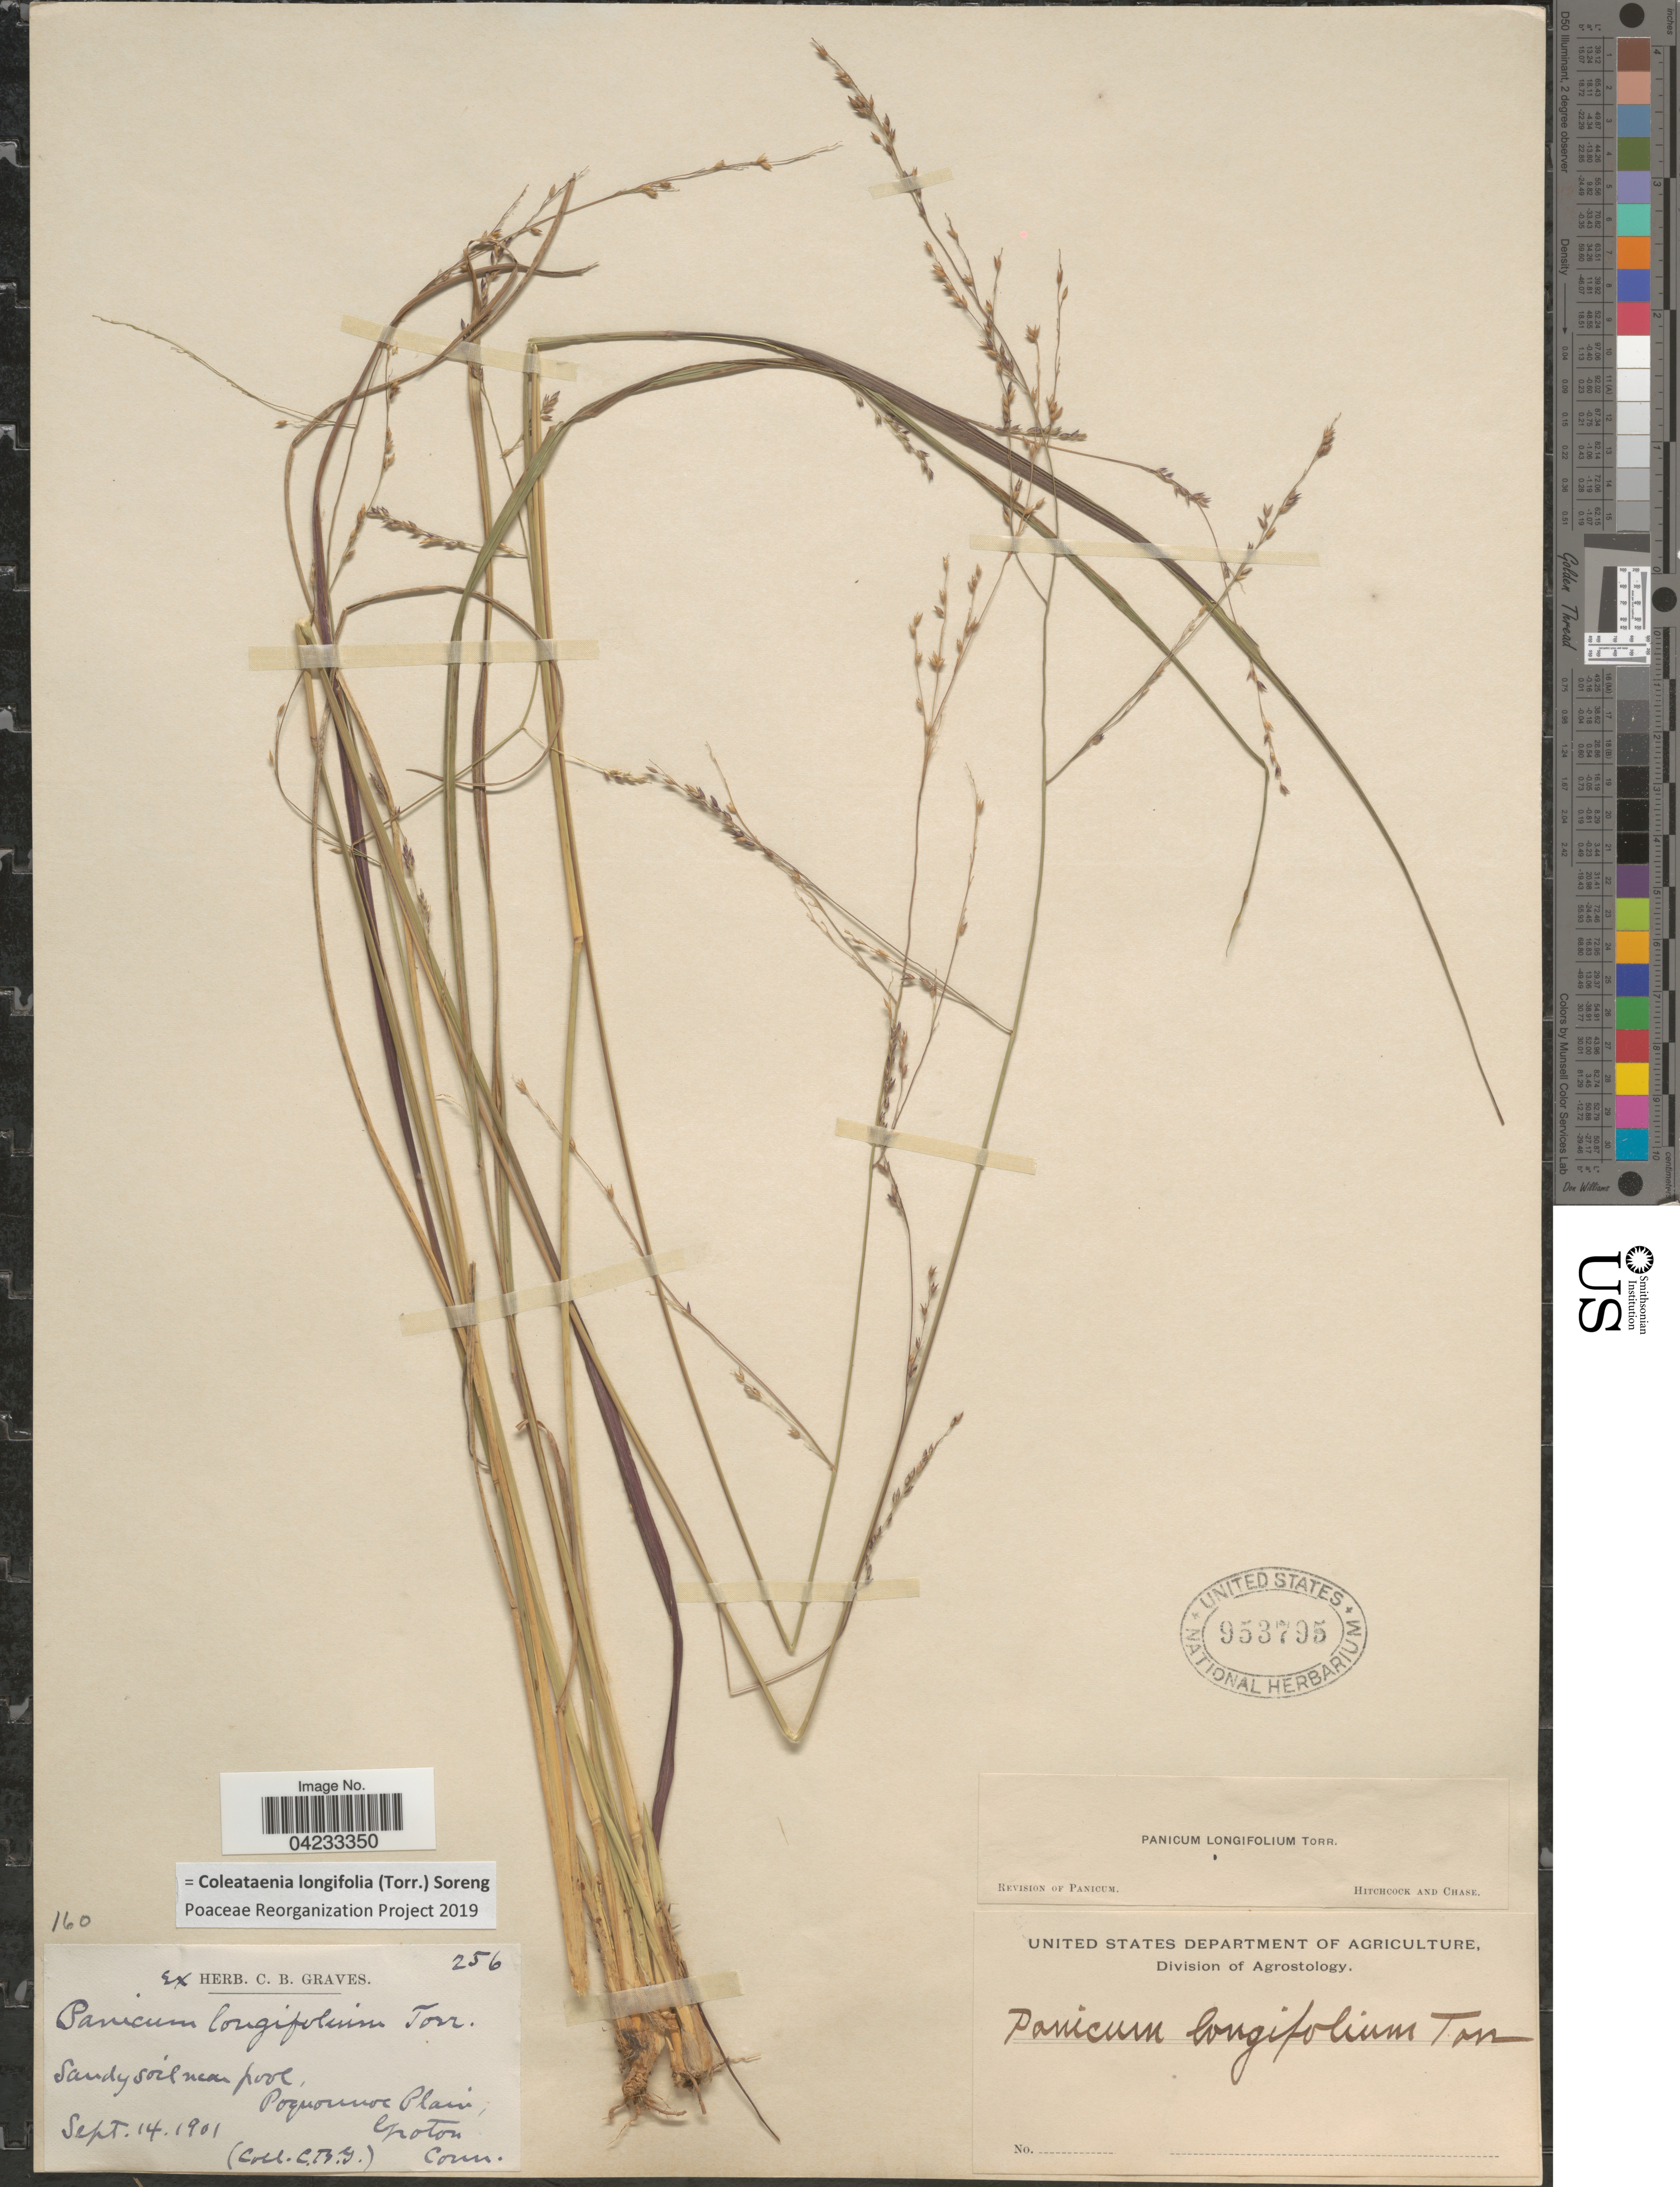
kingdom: Plantae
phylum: Tracheophyta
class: Liliopsida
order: Poales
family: Poaceae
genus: Coleataenia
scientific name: Coleataenia longifolia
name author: (Torr.) Soreng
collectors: C. Graves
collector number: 256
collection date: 1901-09-14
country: United States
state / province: Connecticut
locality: Sandy soil near pool, Poquonnoc Plain, Groton.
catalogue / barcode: US 953795